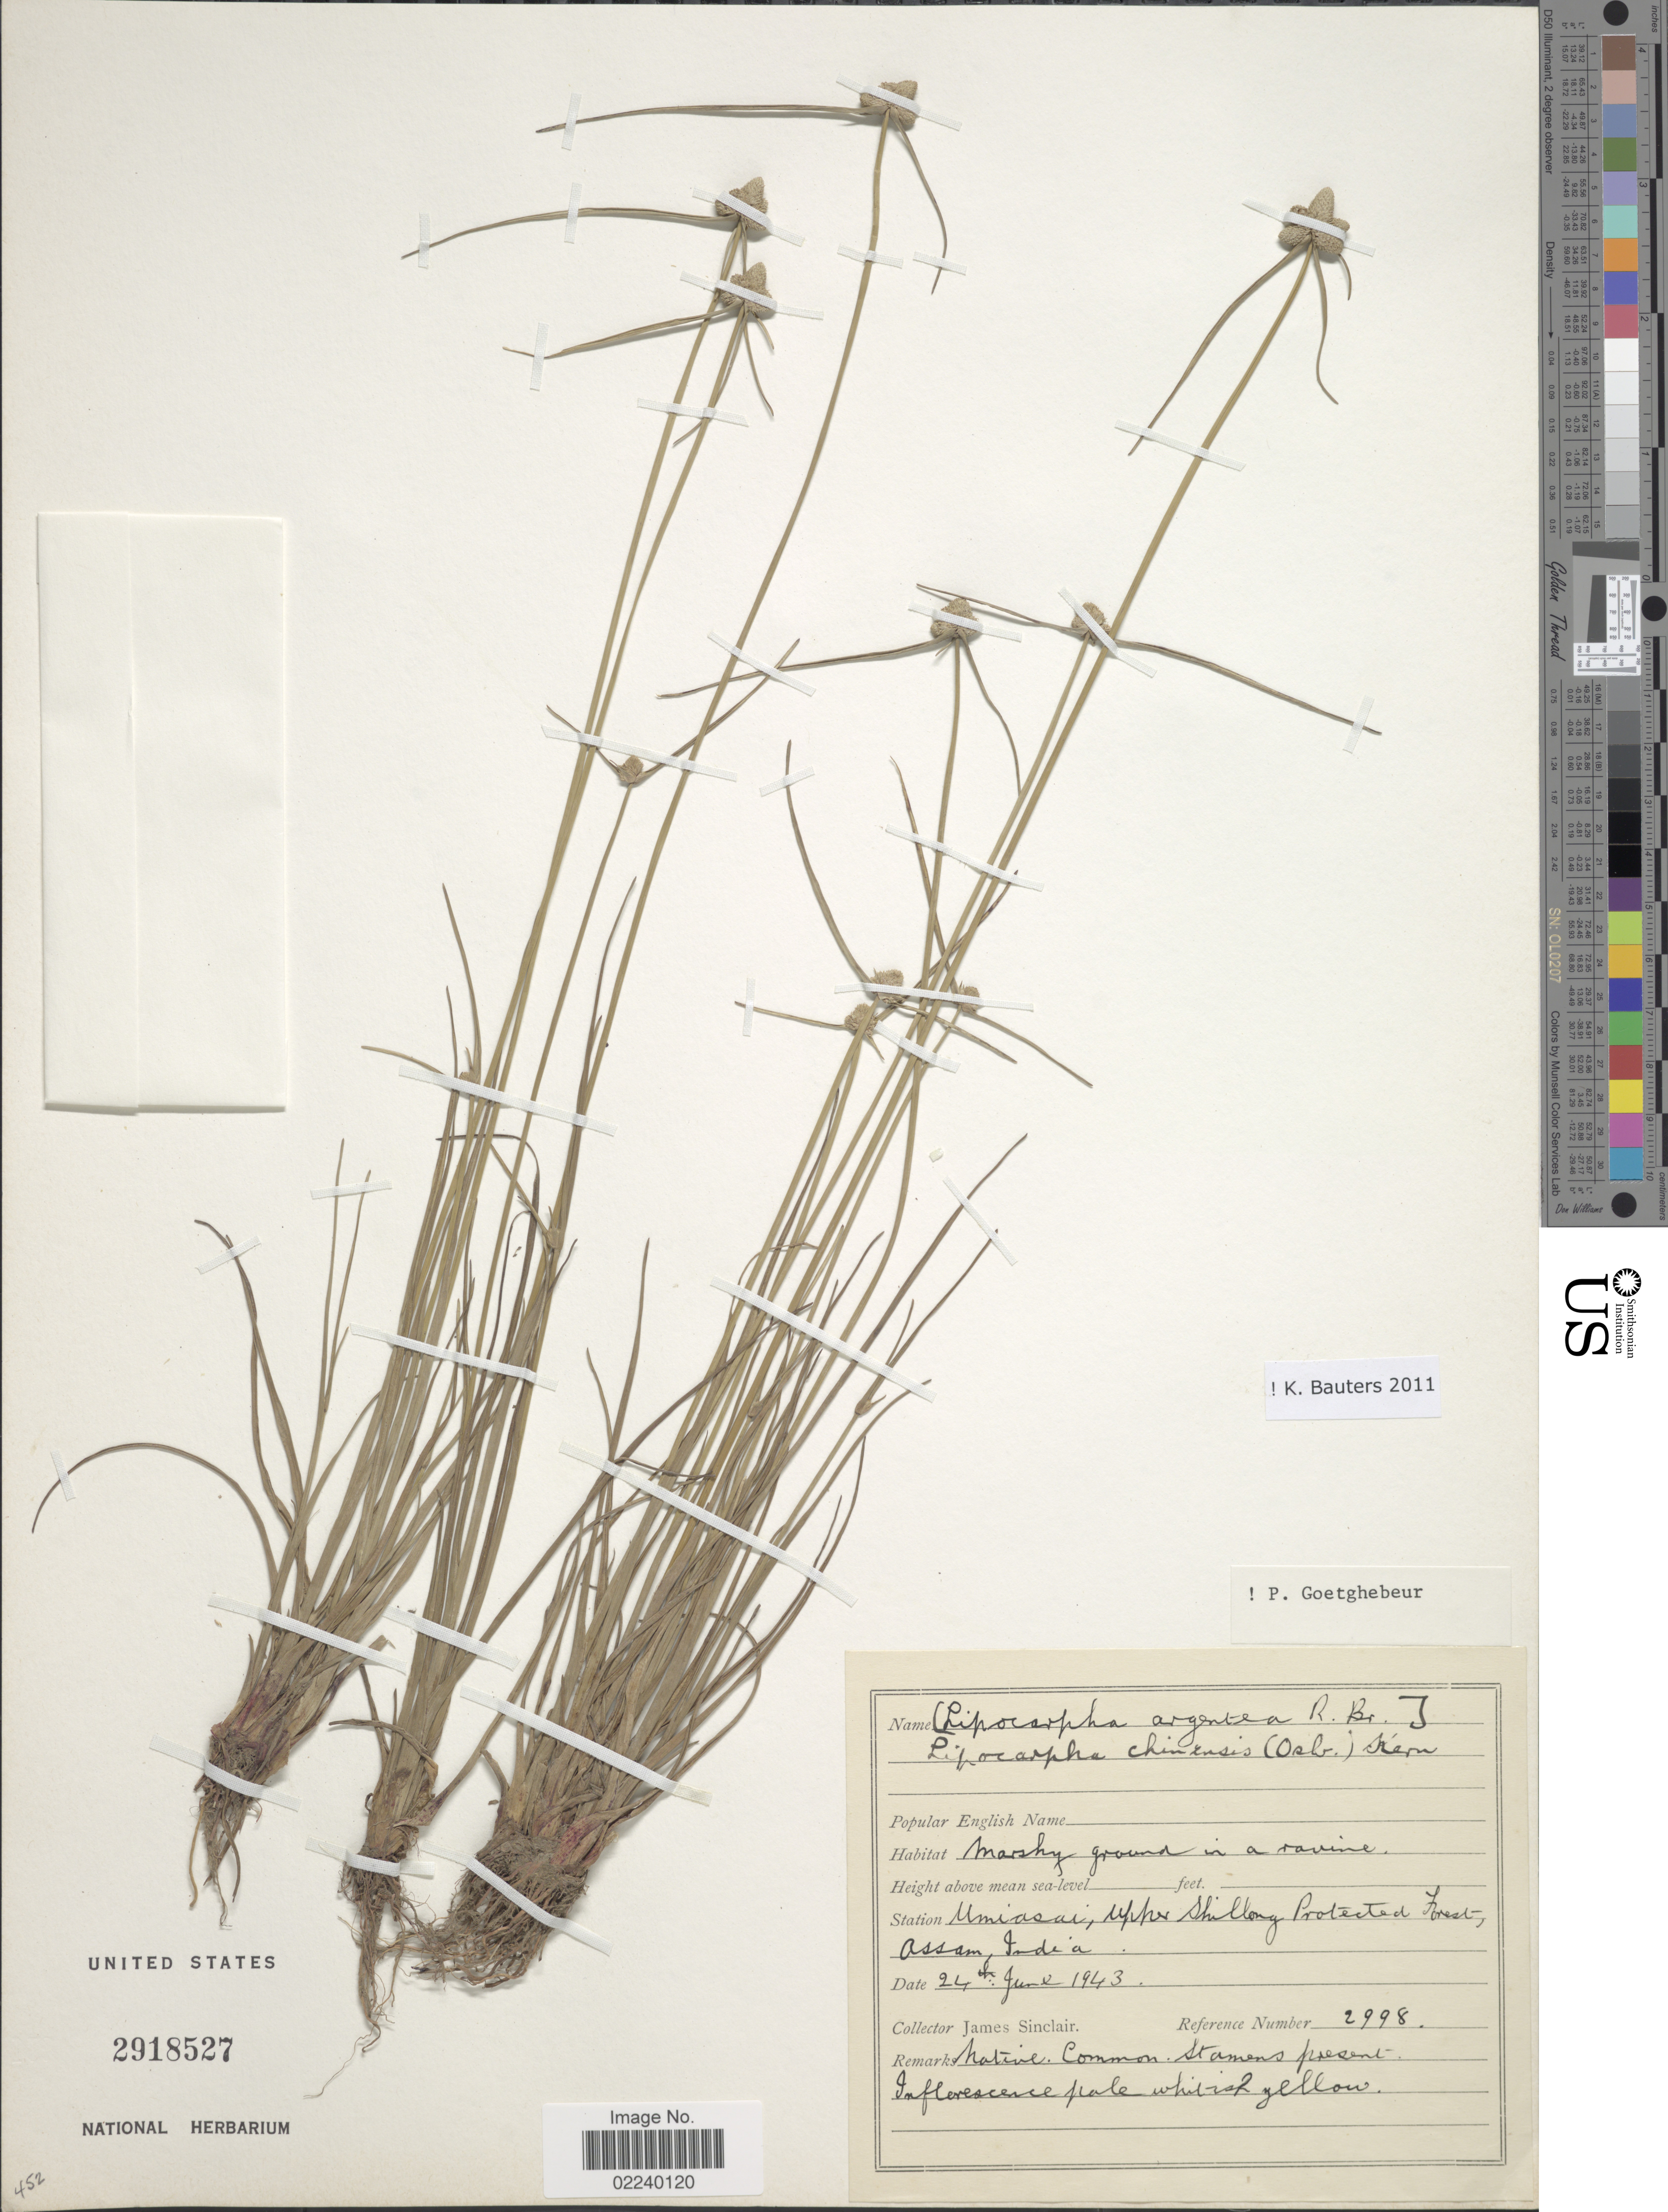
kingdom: Plantae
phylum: Tracheophyta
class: Liliopsida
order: Poales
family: Cyperaceae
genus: Cyperus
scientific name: Cyperus albescens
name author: (Steud.) Larridon & Govaerts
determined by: Strong, M. T., (US), Smithsonian Institution - National Museum of Natural History (UNITED STATES)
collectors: J. Sinclair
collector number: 2998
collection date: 1943-06-24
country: India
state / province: Meghalaya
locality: Umiasai, Upper Shillong Protected Forest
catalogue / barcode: US 2918527